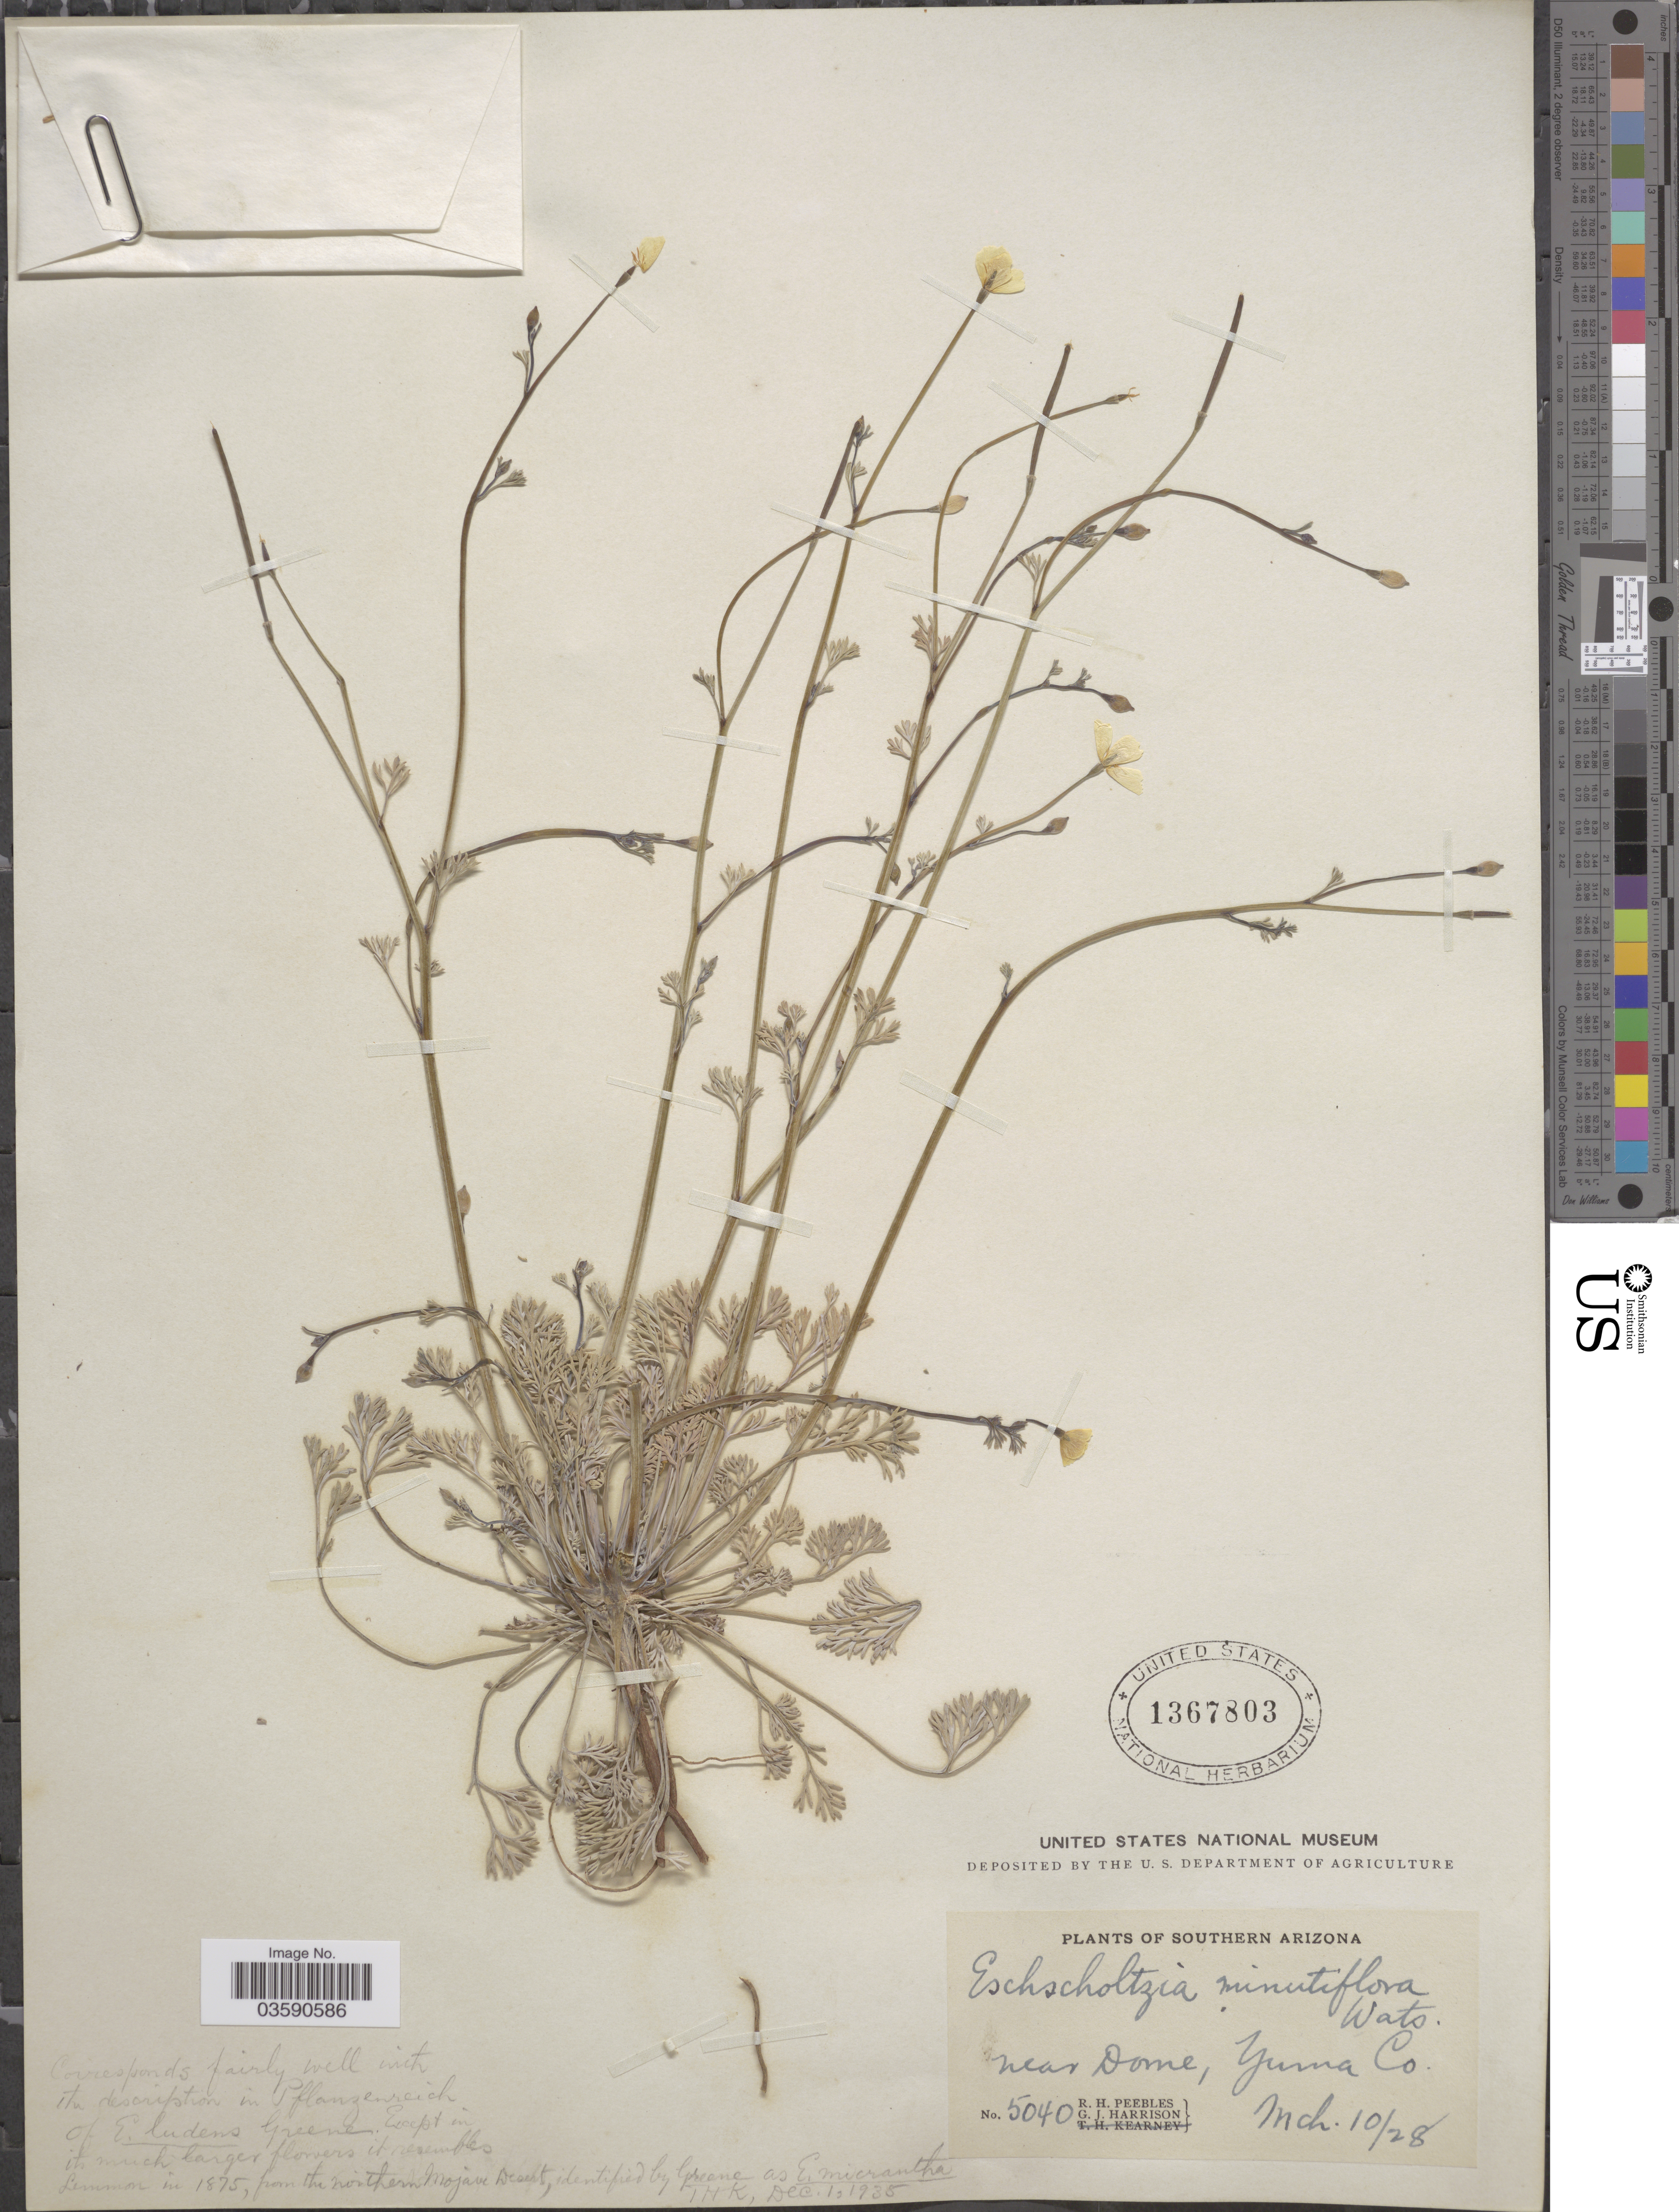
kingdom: Plantae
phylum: Tracheophyta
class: Magnoliopsida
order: Ranunculales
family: Papaveraceae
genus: Eschscholzia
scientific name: Eschscholzia minuscula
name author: Greene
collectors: R. H. Peebles & G. J. Harrison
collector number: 5040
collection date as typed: Transcribed d/m/y: 10/3/28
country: United States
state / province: Arizona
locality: Southern Arizona. Near Dome, Yuma Co.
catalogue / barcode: US 1367803